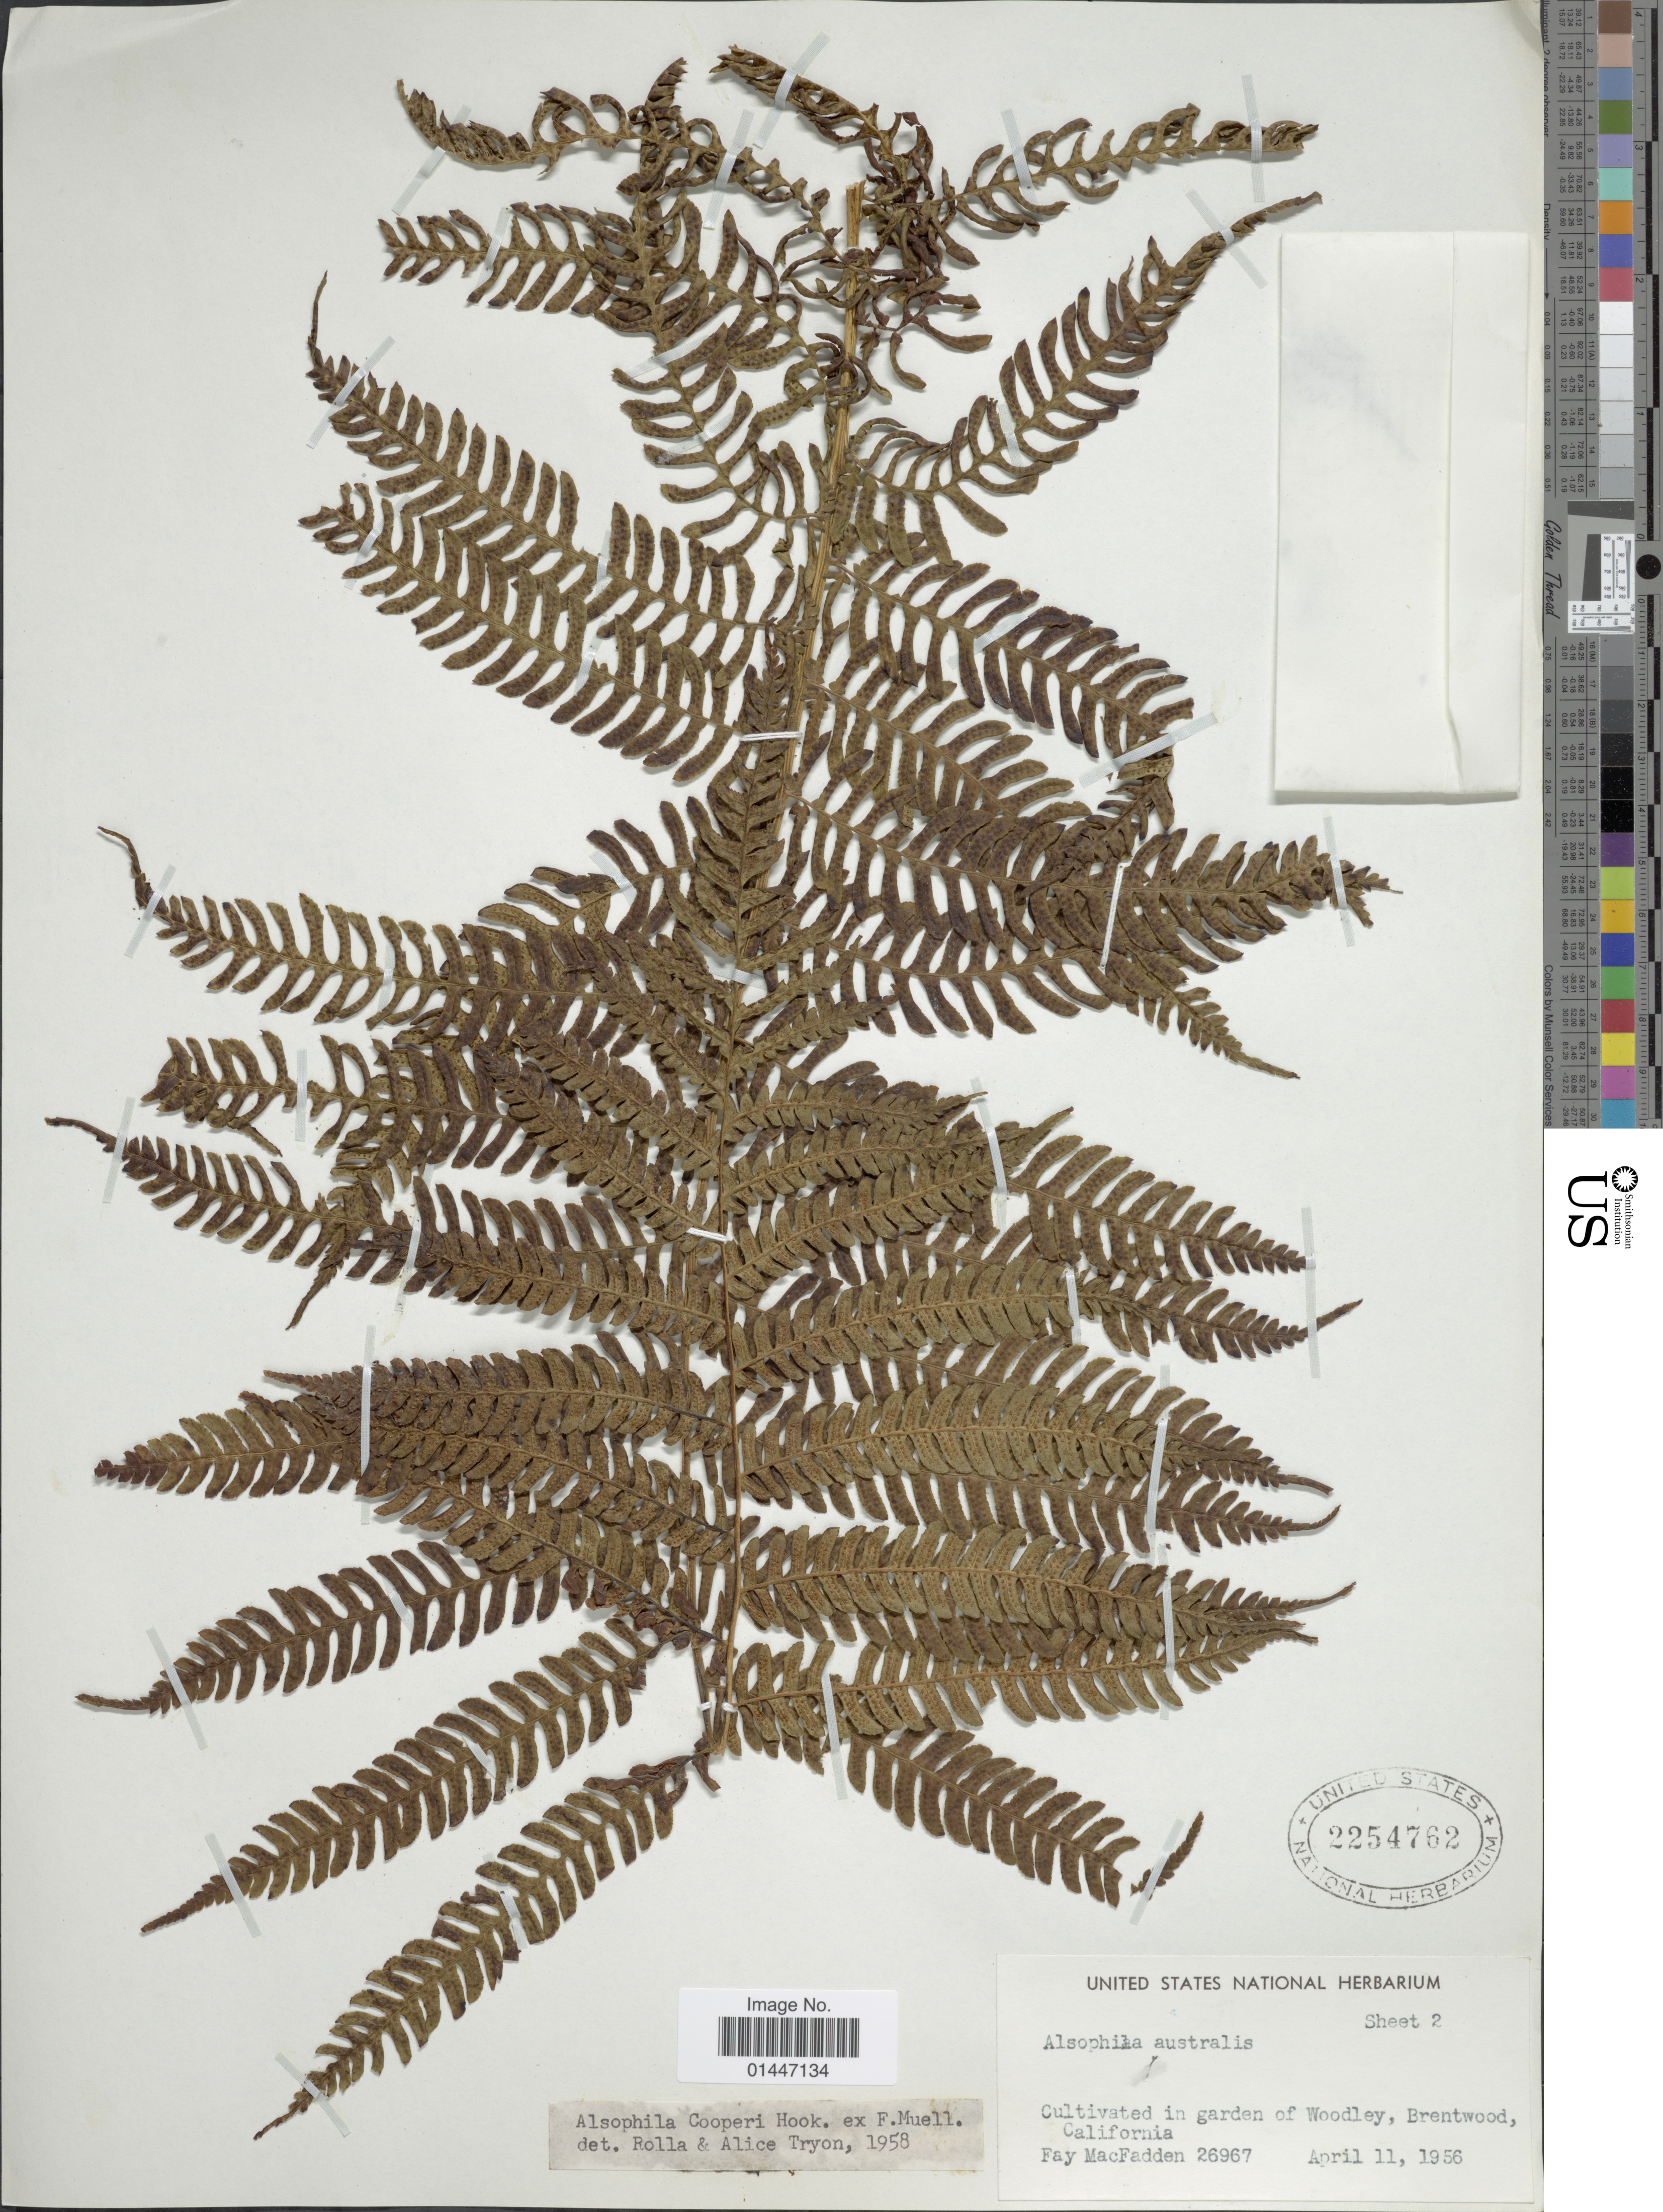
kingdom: Plantae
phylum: Tracheophyta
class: Polypodiopsida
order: Cyatheales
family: Cyatheaceae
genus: Sphaeropteris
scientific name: Sphaeropteris cooperi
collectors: F. MacFadden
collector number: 26967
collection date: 1956-04-11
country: United States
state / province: California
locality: In garden of Woodley, Brentwood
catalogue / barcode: US 2254762